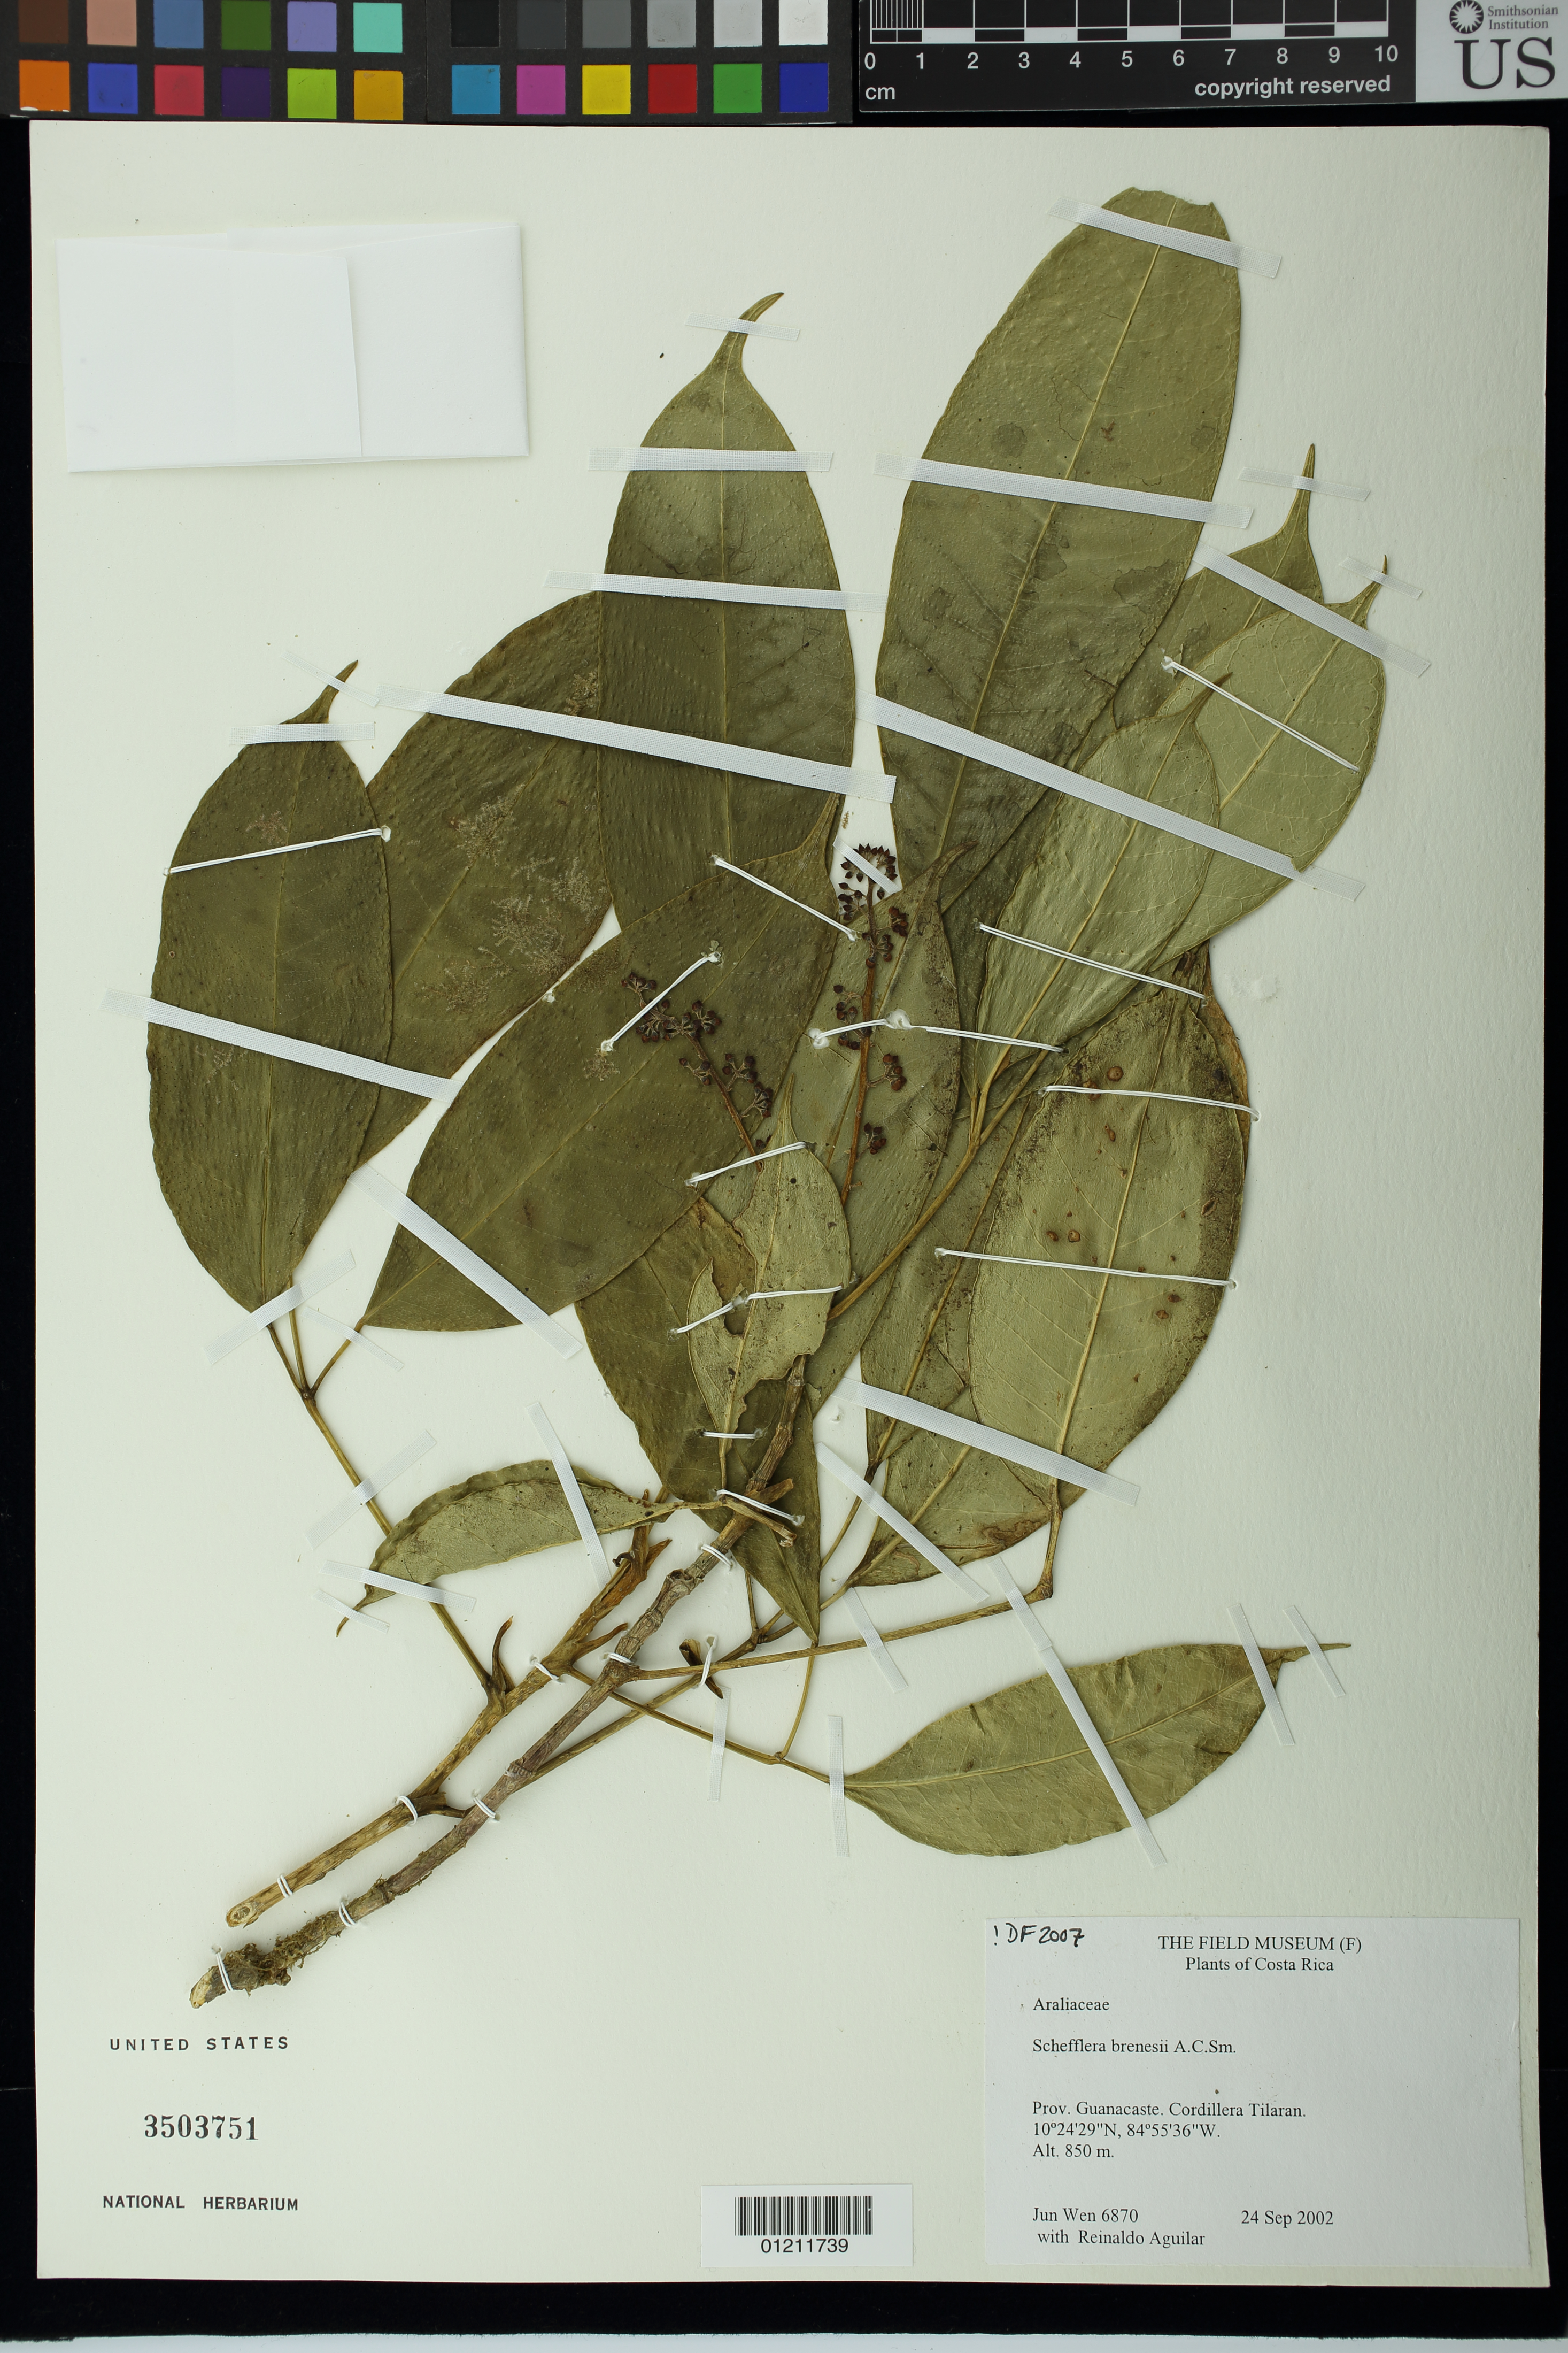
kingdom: Plantae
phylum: Tracheophyta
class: Magnoliopsida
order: Apiales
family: Araliaceae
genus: Schefflera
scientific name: Schefflera brenesii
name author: A.C. Sm.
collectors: J. Wen & R. Aguilar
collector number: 6870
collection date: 2002-09-24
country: Costa Rica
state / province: Guanacaste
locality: Cordillera Tilaran.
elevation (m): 850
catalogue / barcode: US 3503751